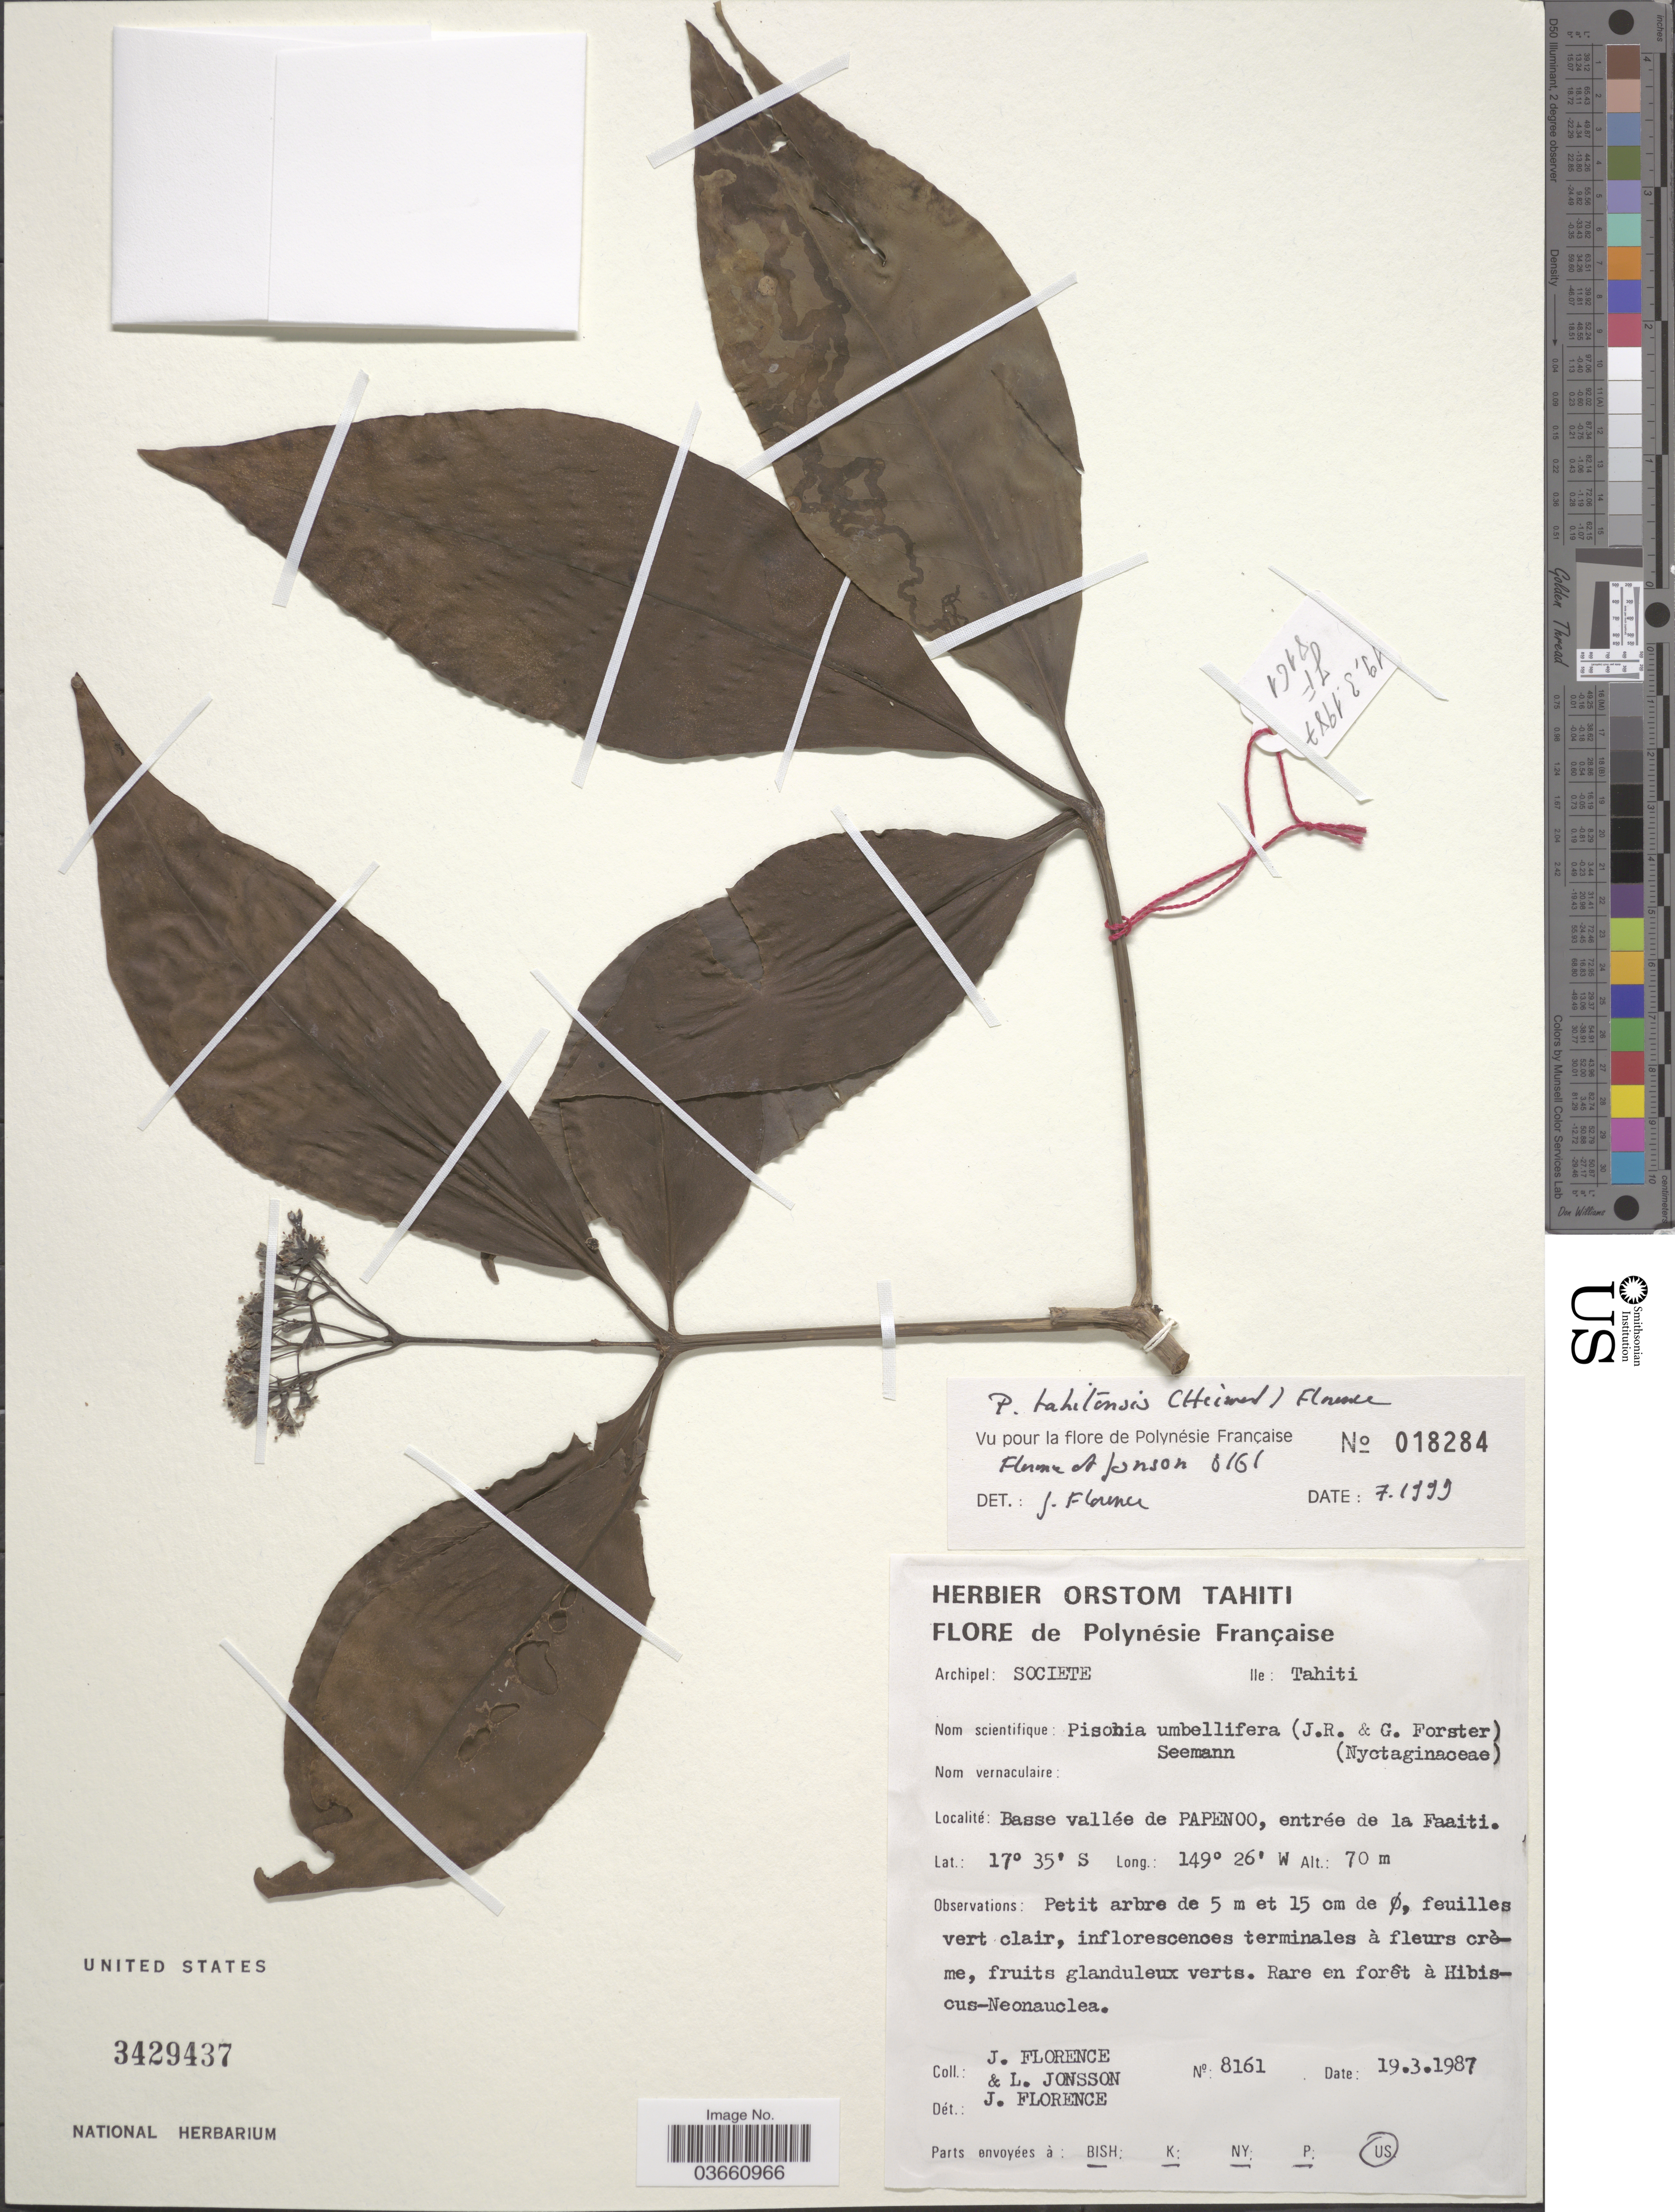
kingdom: Plantae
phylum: Tracheophyta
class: Magnoliopsida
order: Caryophyllales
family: Nyctaginaceae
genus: Ceodes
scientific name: Ceodes taitensis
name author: (Heimerl) Rossetto & Caraballo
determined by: Wagner, W. L., (BOT), Smithsonian Institution - National Museum of Natural History (UNITED STATES)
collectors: J. Florence, L. Jonsson & J. Florence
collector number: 8161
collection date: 1987-03-19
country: French Polynesia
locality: Archipel: Societe Ile: Tahiti. Basse vallée de Papenoo, entrée de la Faaiti.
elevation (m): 70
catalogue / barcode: US 3429437